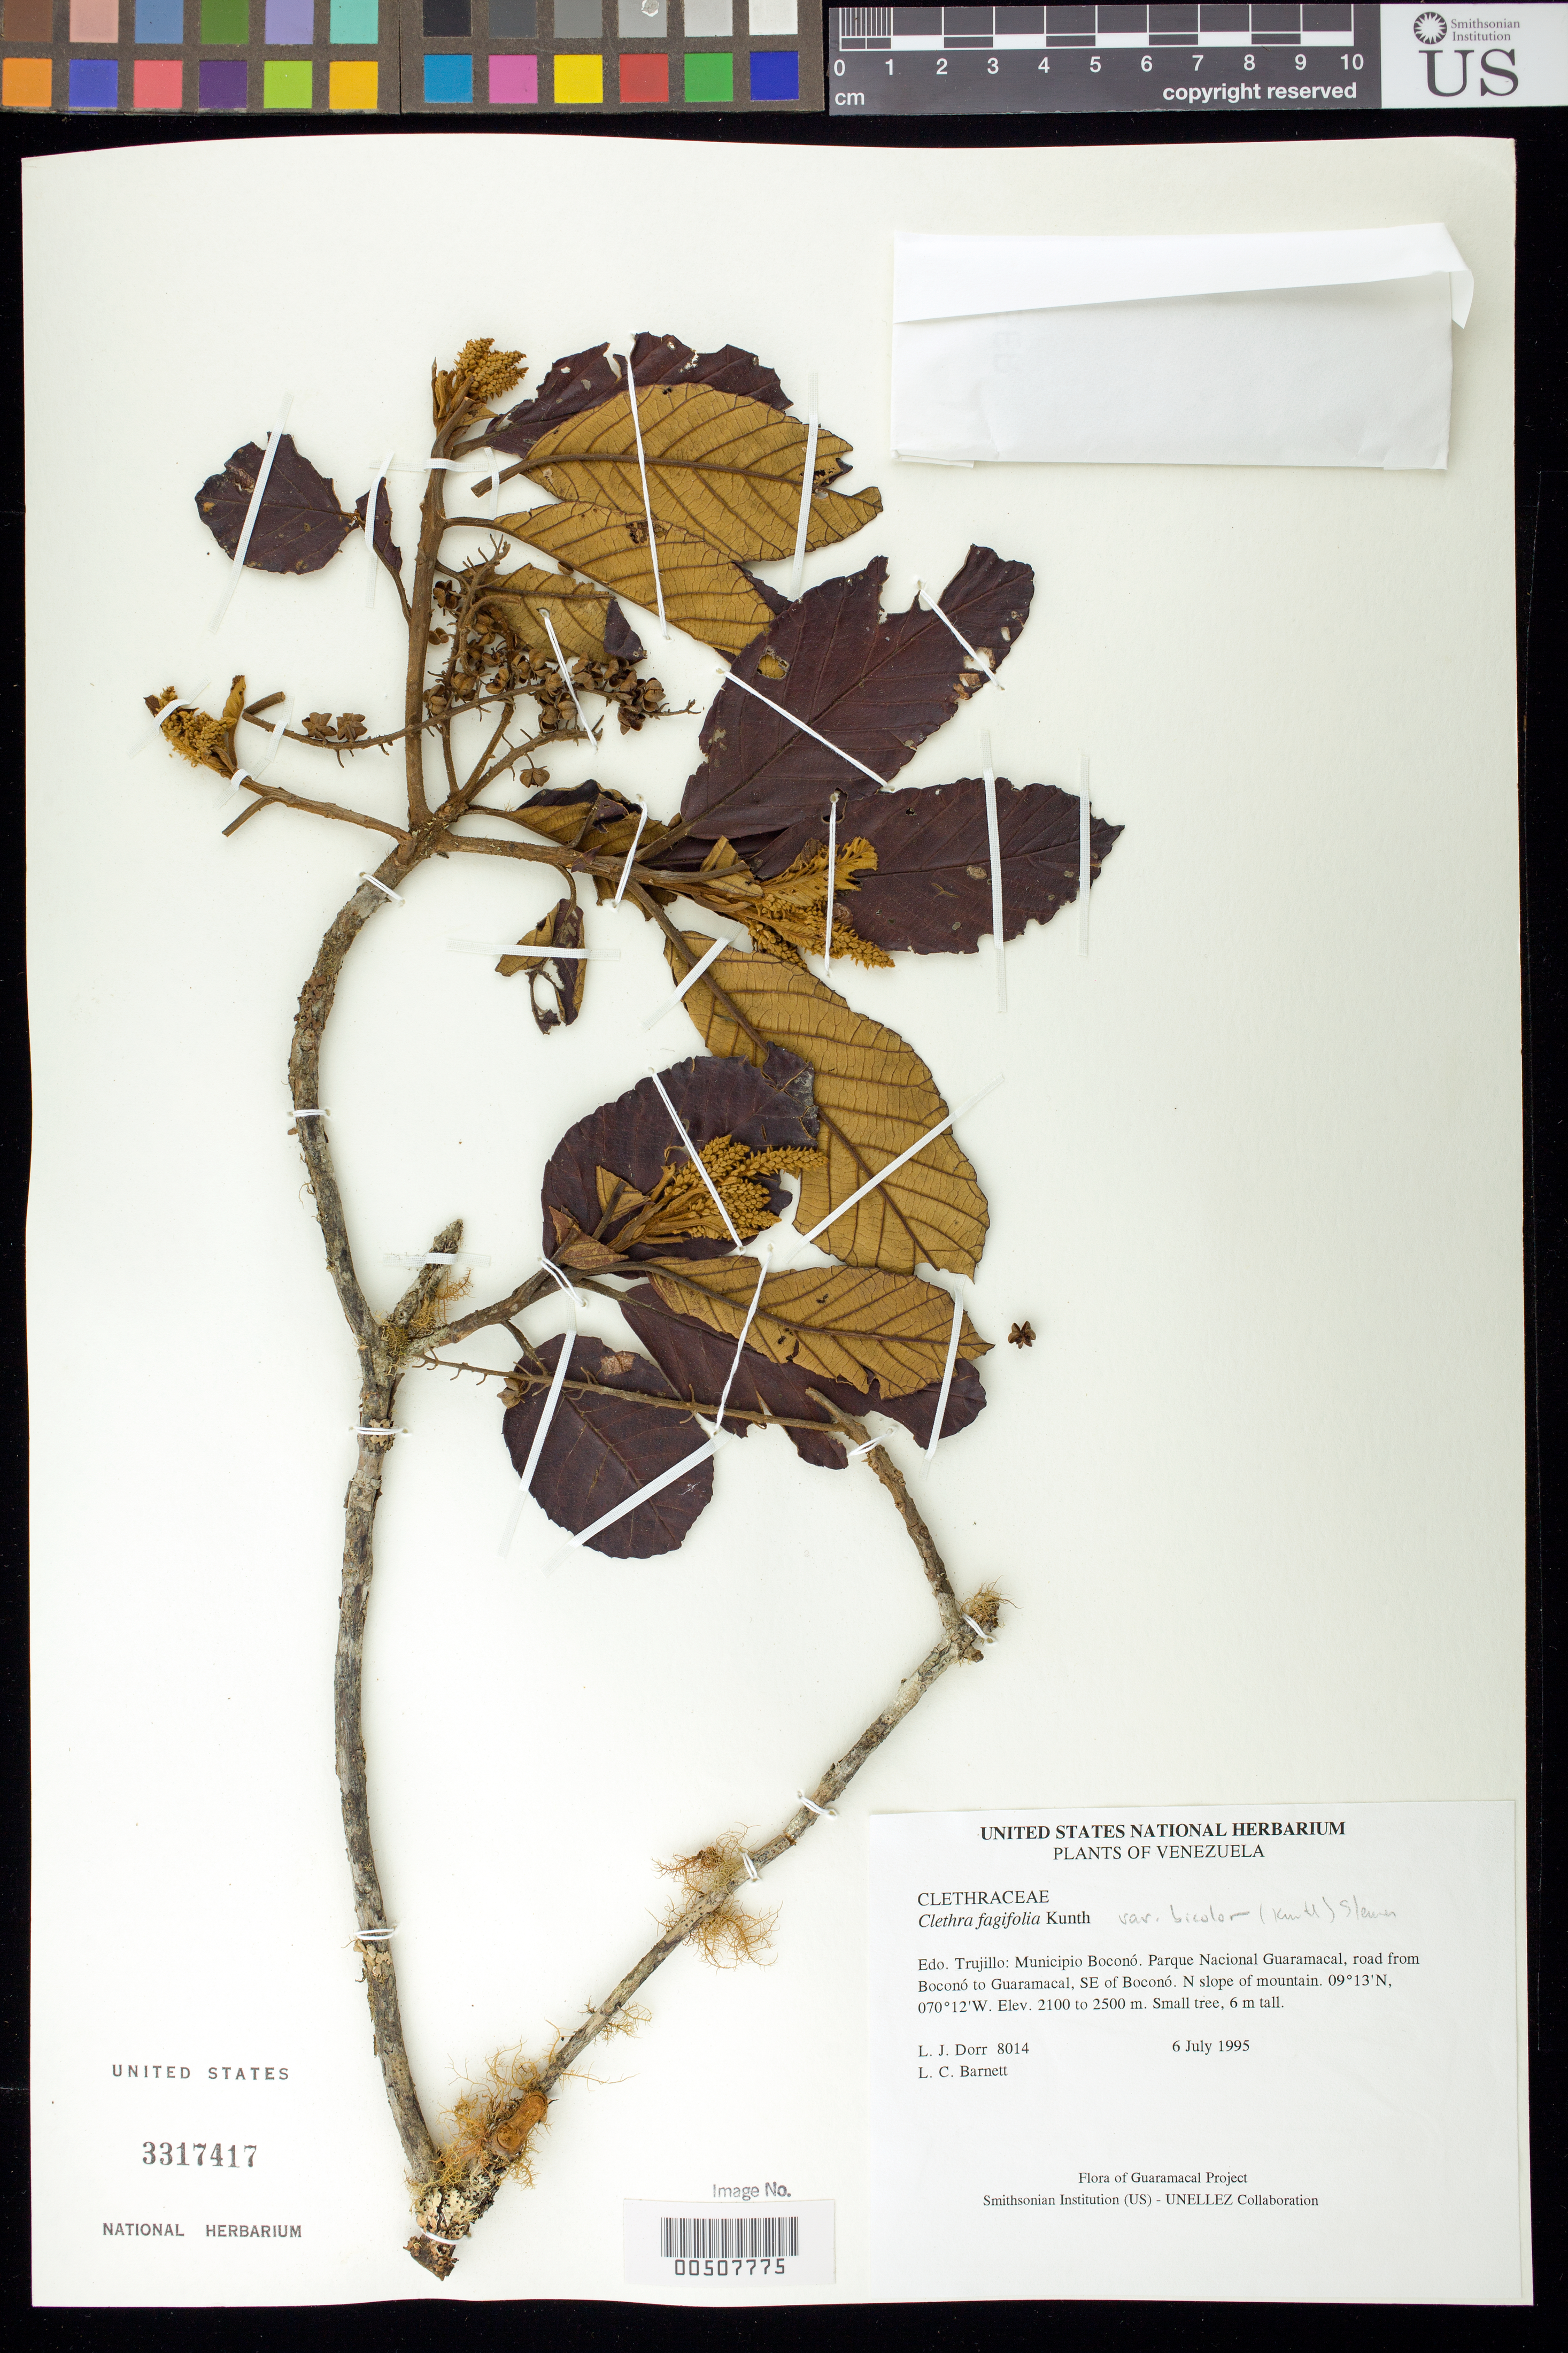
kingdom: Plantae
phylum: Tracheophyta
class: Magnoliopsida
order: Ericales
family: Clethraceae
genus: Clethra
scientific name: Clethra fagifolia var. bicolor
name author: Kunth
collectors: L. J. Dorr & L. C. Barnett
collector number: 8014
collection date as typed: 06 Jul 1995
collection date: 1995-07-06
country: Venezuela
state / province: Trujillo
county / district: Boconó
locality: Parque Nacional Guaramacal, road from Boconó to Guaramacal, SE of Boconó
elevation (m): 2100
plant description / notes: PORT, US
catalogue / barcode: US 3317417